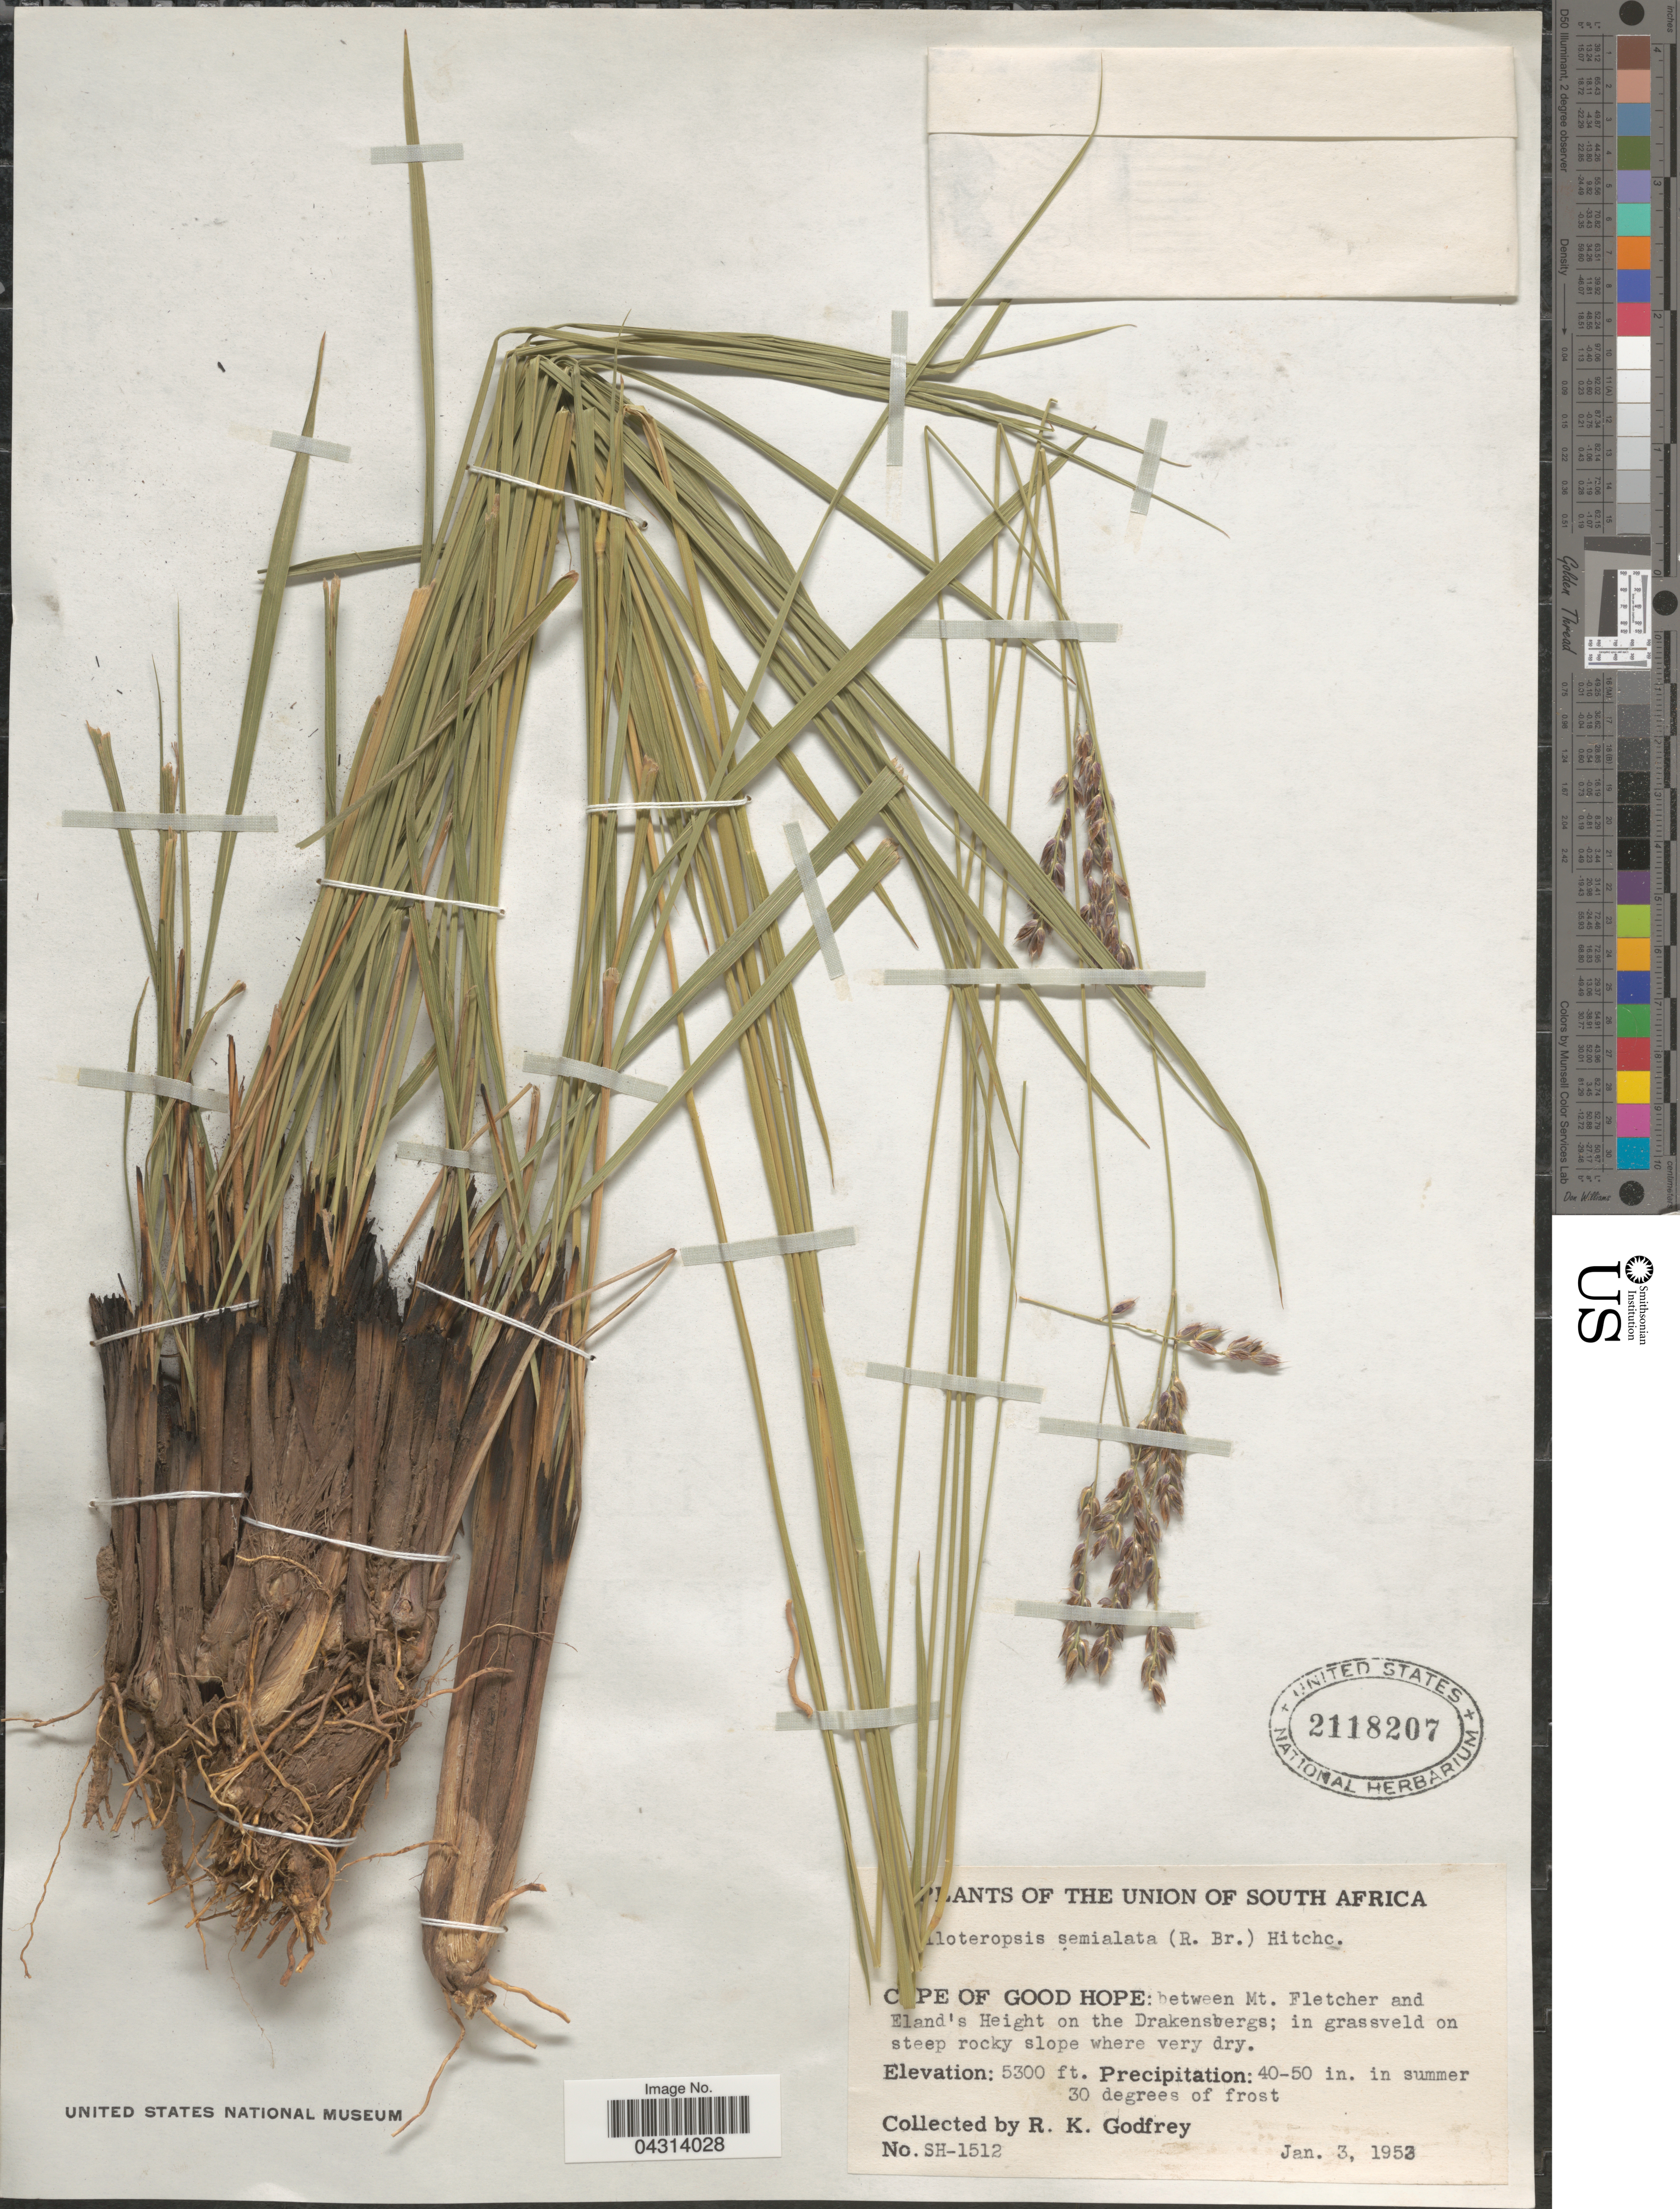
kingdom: Plantae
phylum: Tracheophyta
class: Liliopsida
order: Poales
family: Poaceae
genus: Alloteropsis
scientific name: Alloteropsis semialata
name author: (R. Br.) Hitchc.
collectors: R. K. Godfrey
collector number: SH-1512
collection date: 1953-01-03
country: South Africa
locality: Union of South Africa. C [illegible text]pe of Good Hope: between Mt. Fletcher and Eland's Height on the Drakensbergs; in grassveld on steep rocky slope where very dry.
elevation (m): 1615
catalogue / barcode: US 2118207